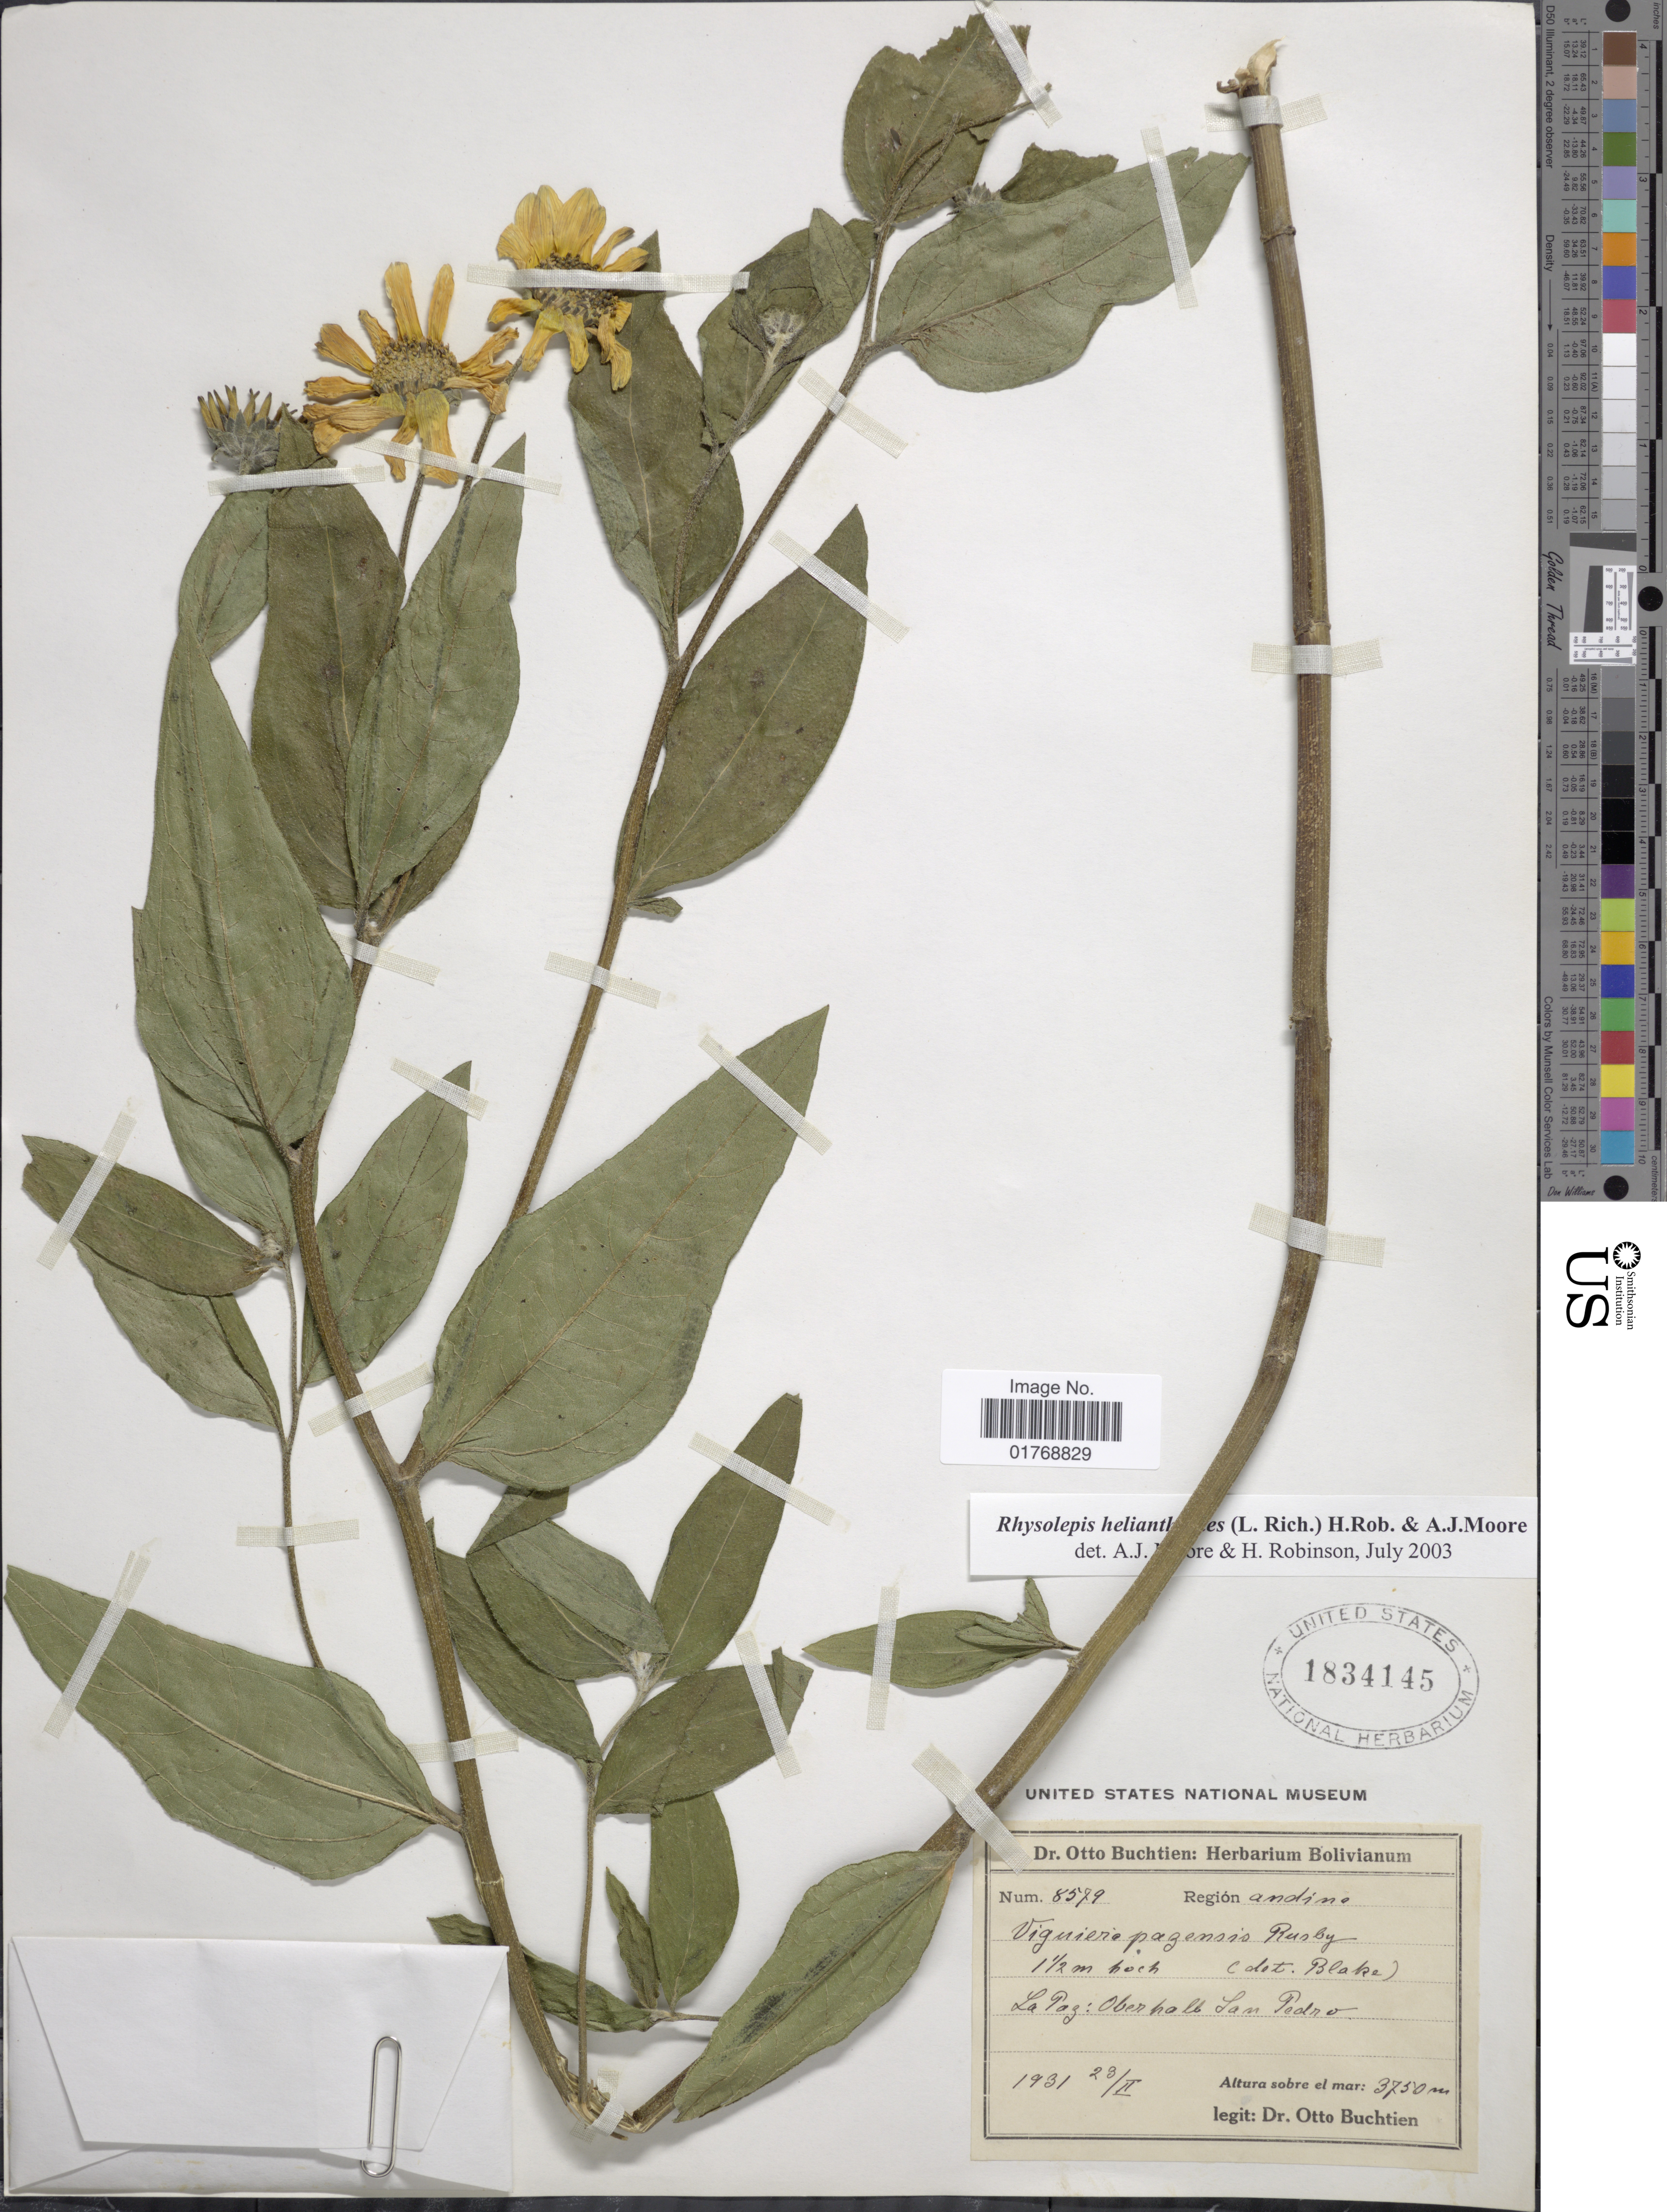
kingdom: Plantae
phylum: Tracheophyta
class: Magnoliopsida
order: Asterales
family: Asteraceae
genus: Viguiera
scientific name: Viguiera procumbens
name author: (Pers.) S.F. Blake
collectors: O. Buchtien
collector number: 8579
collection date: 1931-02-23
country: Bolivia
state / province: La Paz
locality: Región andina. La Paz: Oberhalb San Pedro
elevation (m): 3750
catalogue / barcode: US 1834145